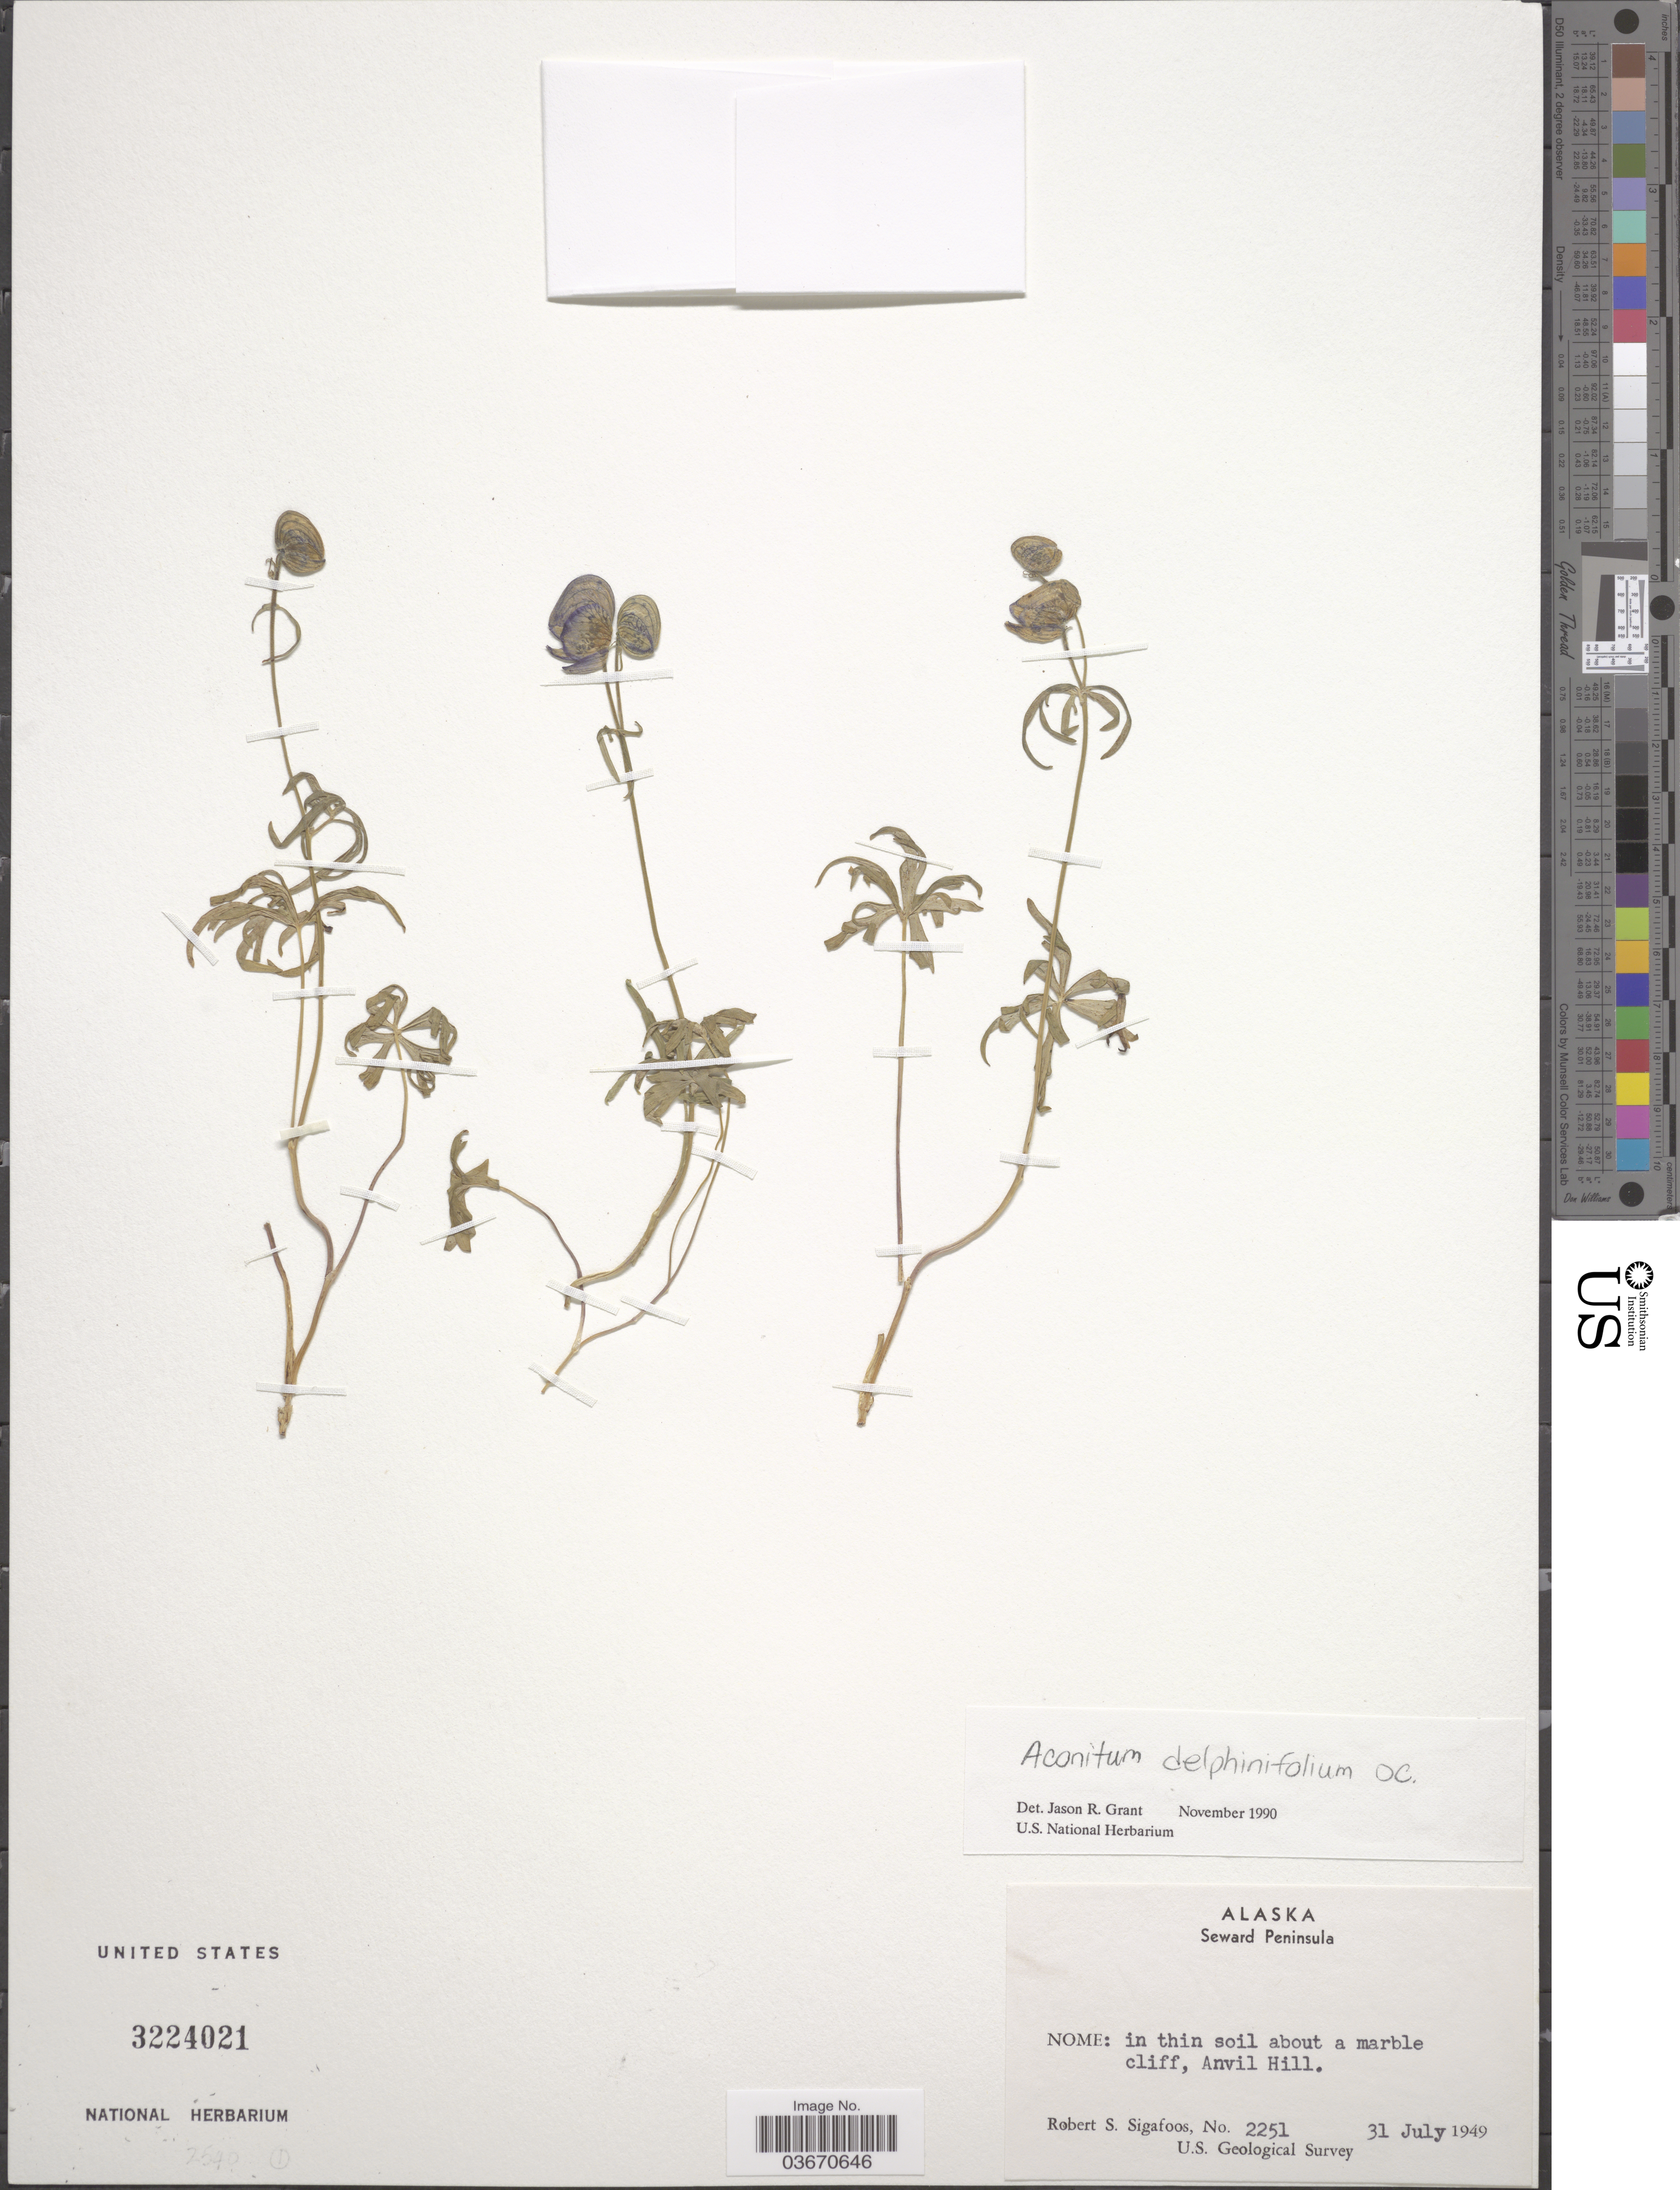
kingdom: Plantae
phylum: Tracheophyta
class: Magnoliopsida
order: Ranunculales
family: Ranunculaceae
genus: Aconitum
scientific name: Aconitum delphinifolium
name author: DC.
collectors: R. Sigafoos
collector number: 2251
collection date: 1949-07-31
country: United States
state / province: Alaska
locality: Seward Peninsula. Nome: Anvil Hill.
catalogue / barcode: US 3224021